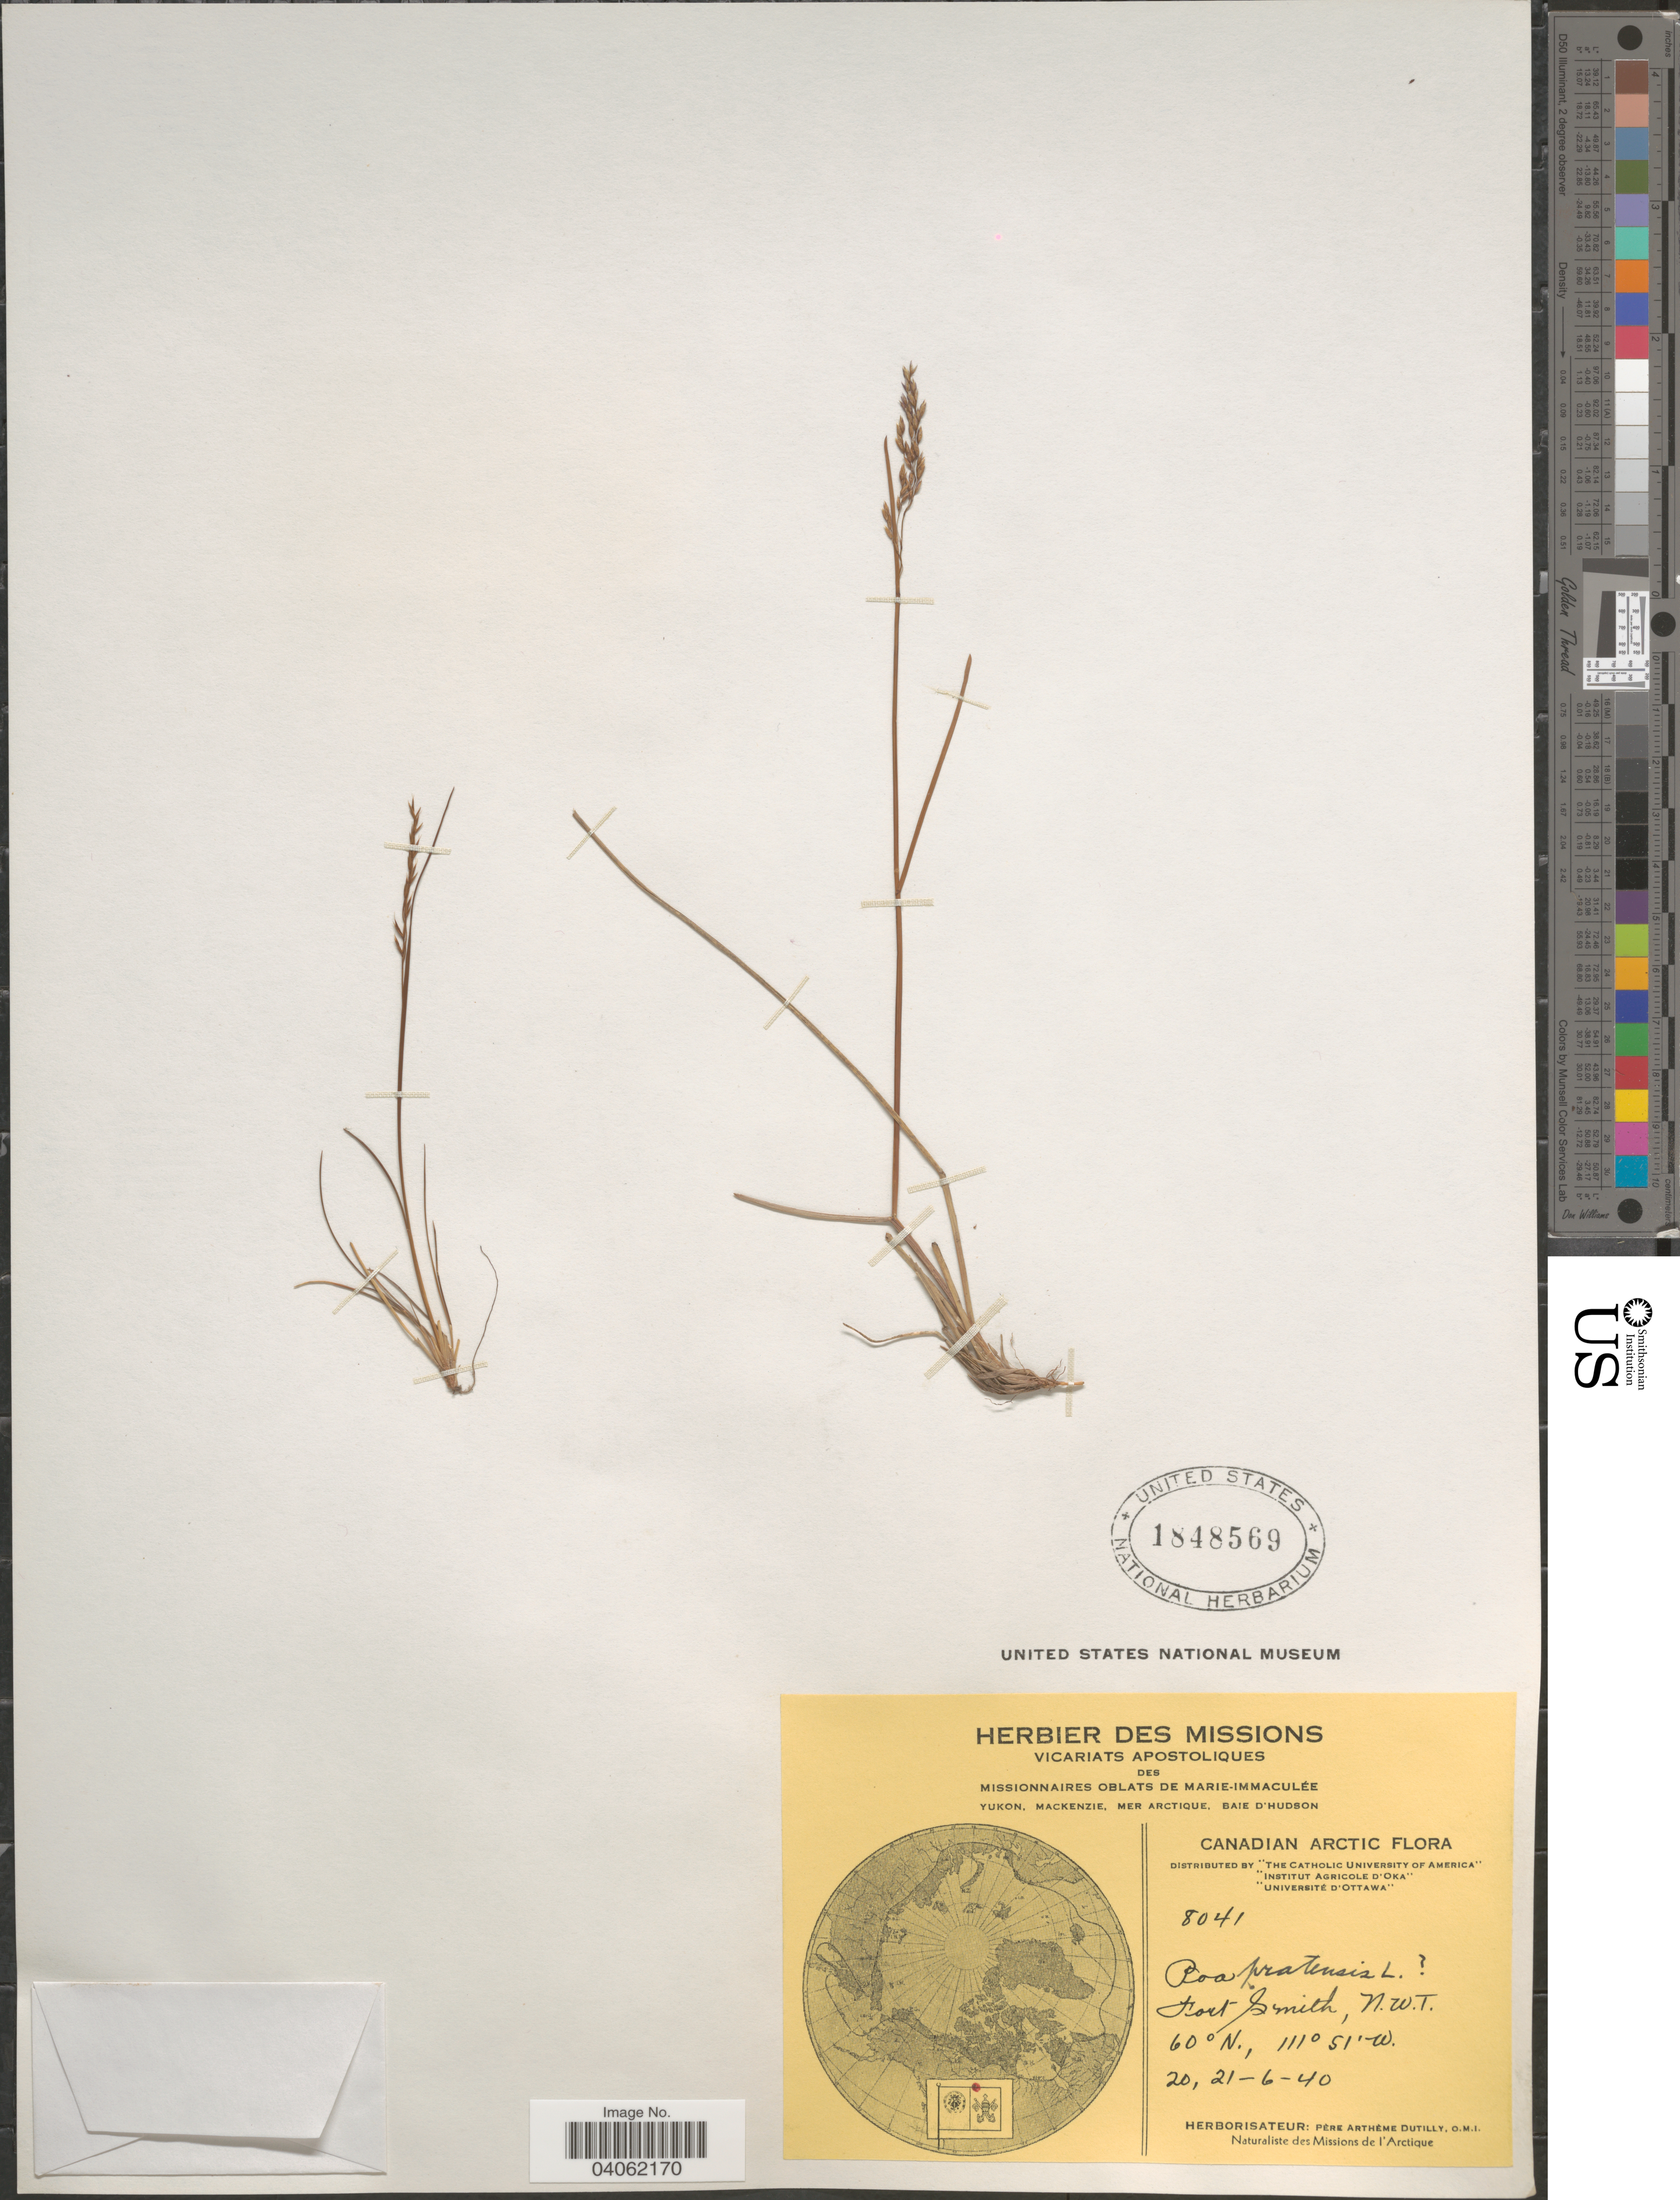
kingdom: Plantae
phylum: Tracheophyta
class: Liliopsida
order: Poales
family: Poaceae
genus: Poa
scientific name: Poa pratensis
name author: L.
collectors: P. Dutilly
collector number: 8041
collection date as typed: Transcribed d/m/y: 20/6/40 to 21/6/40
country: Canada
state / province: Northwest Territories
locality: Canadian Arctic. Fort Smith.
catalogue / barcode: US 1848569